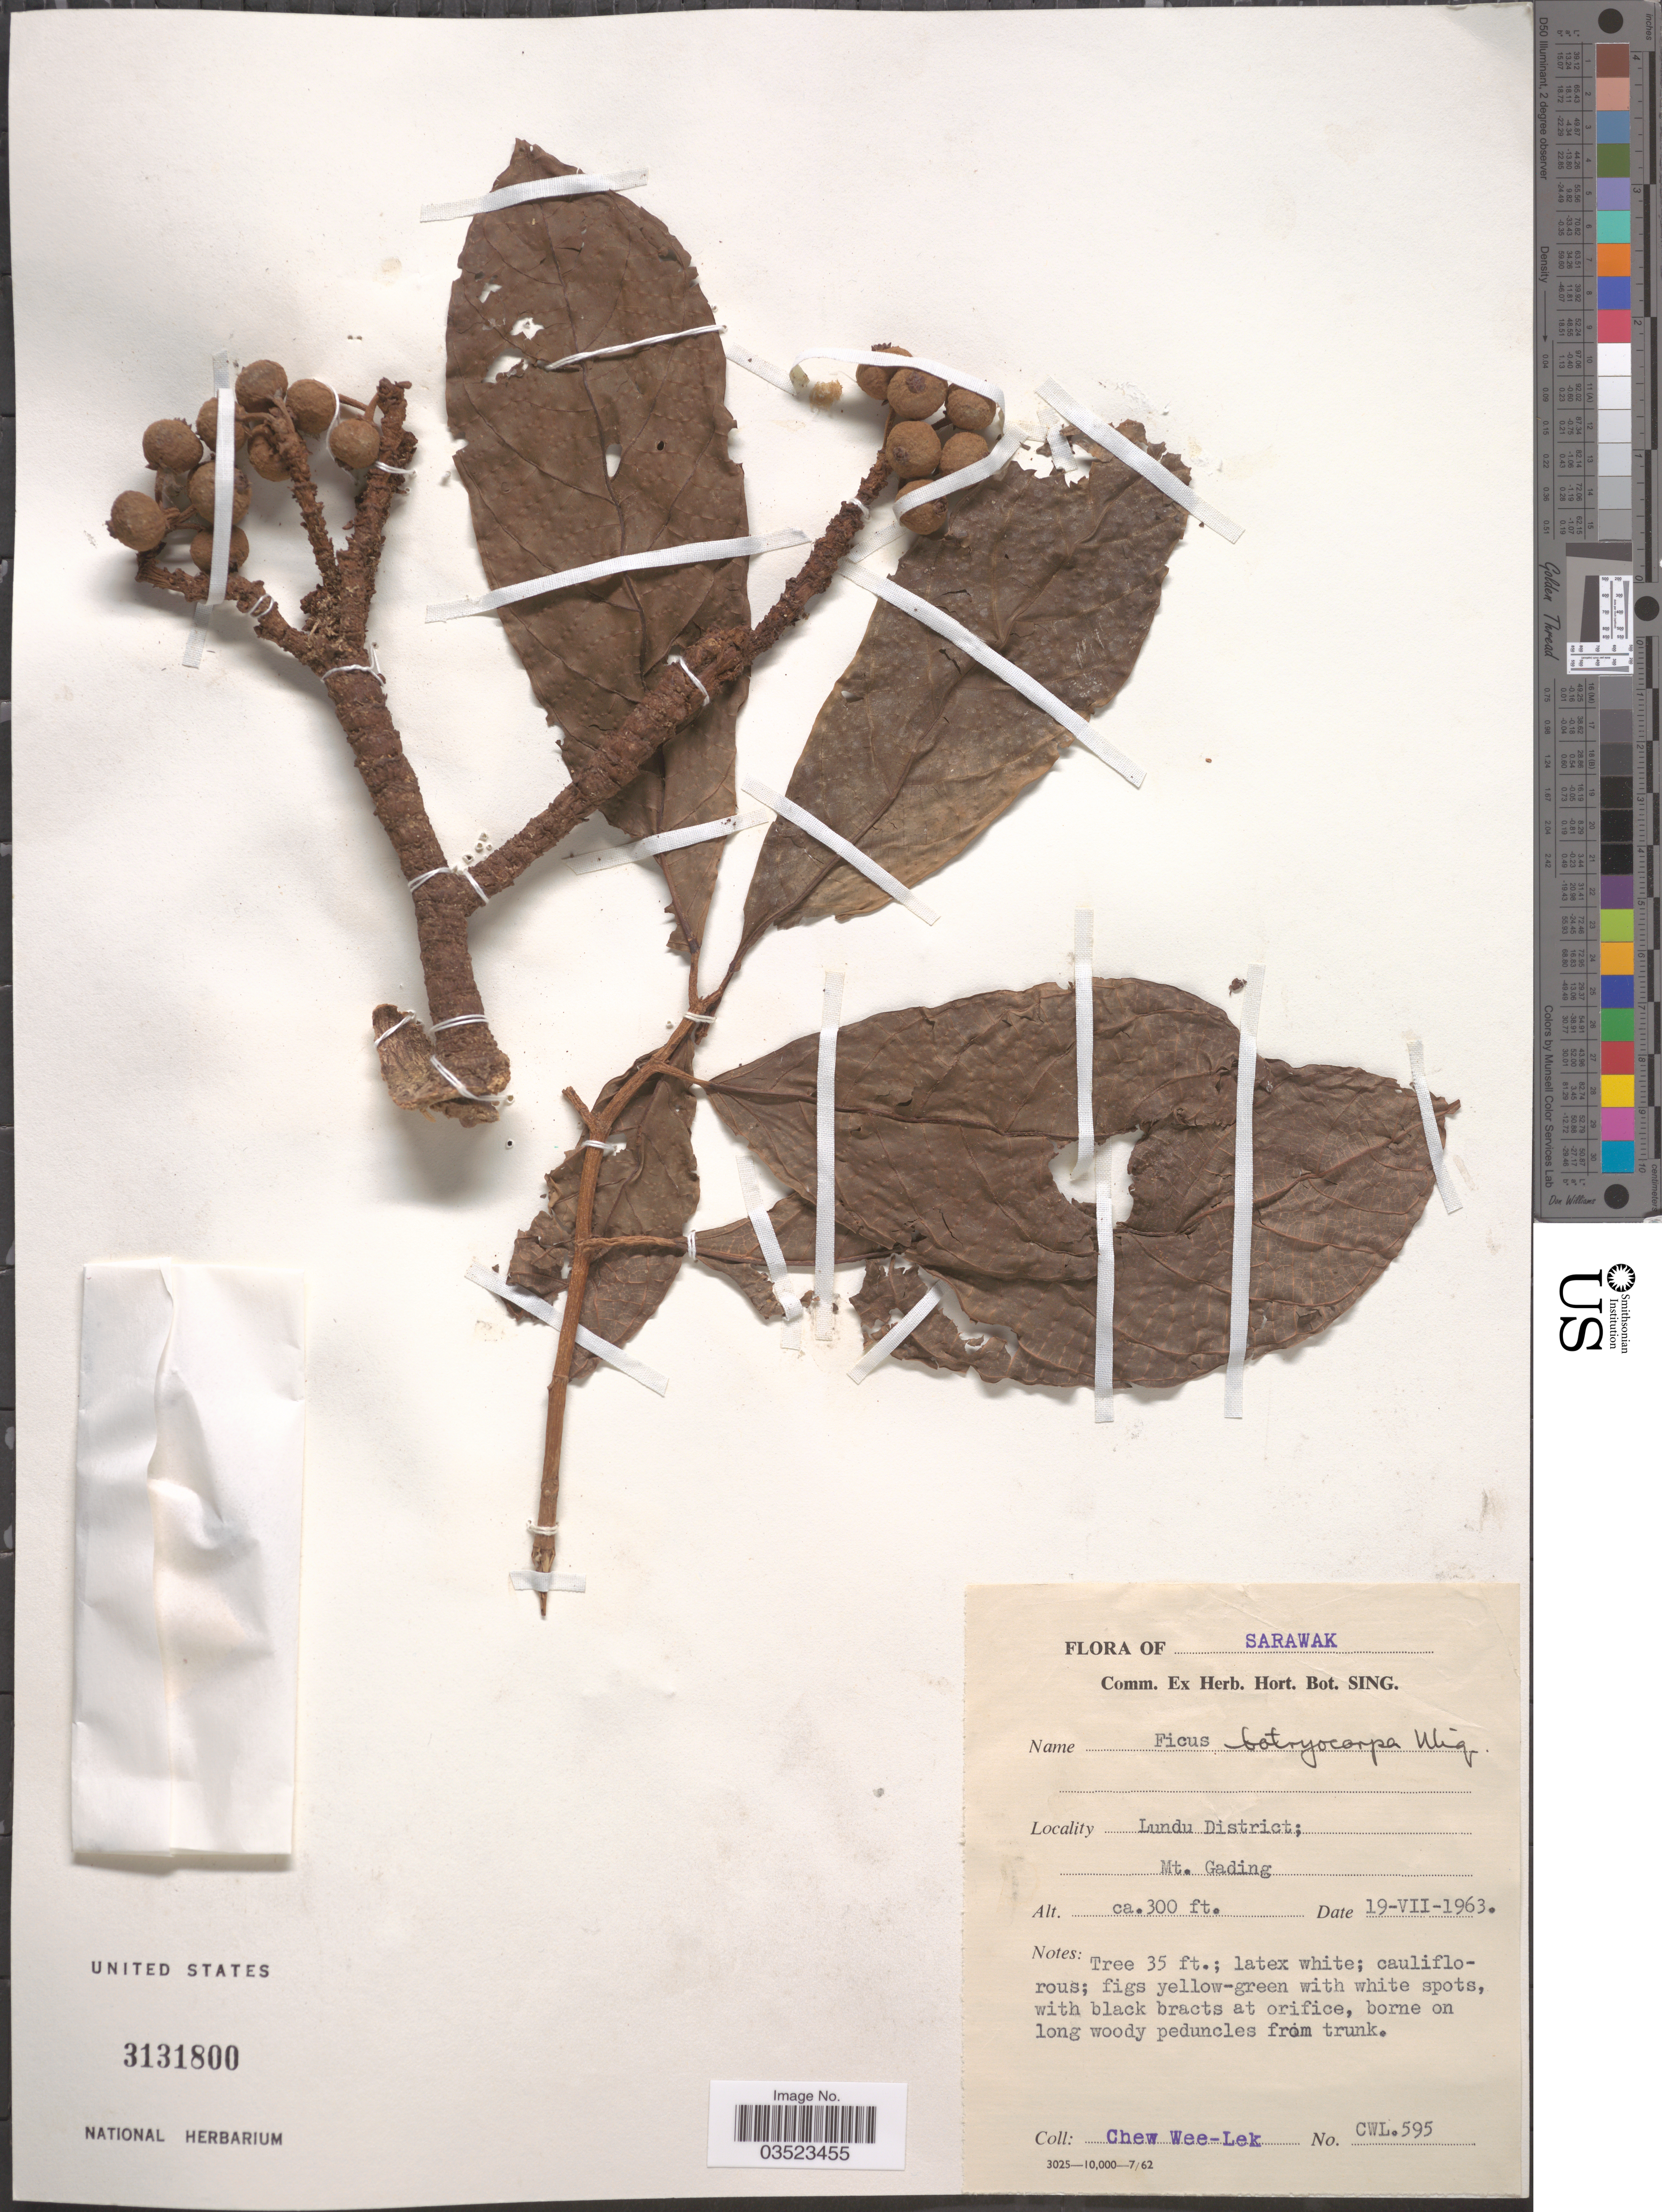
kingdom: Plantae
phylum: Tracheophyta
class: Magnoliopsida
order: Rosales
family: Moraceae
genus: Ficus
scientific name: Ficus botryocarpa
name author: Miq.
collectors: C. Wee-Lek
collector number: CWL595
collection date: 1963-08-19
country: Malaysia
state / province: Sarawak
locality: Lundu District; Mt. Gading.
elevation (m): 91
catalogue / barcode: US 3131800